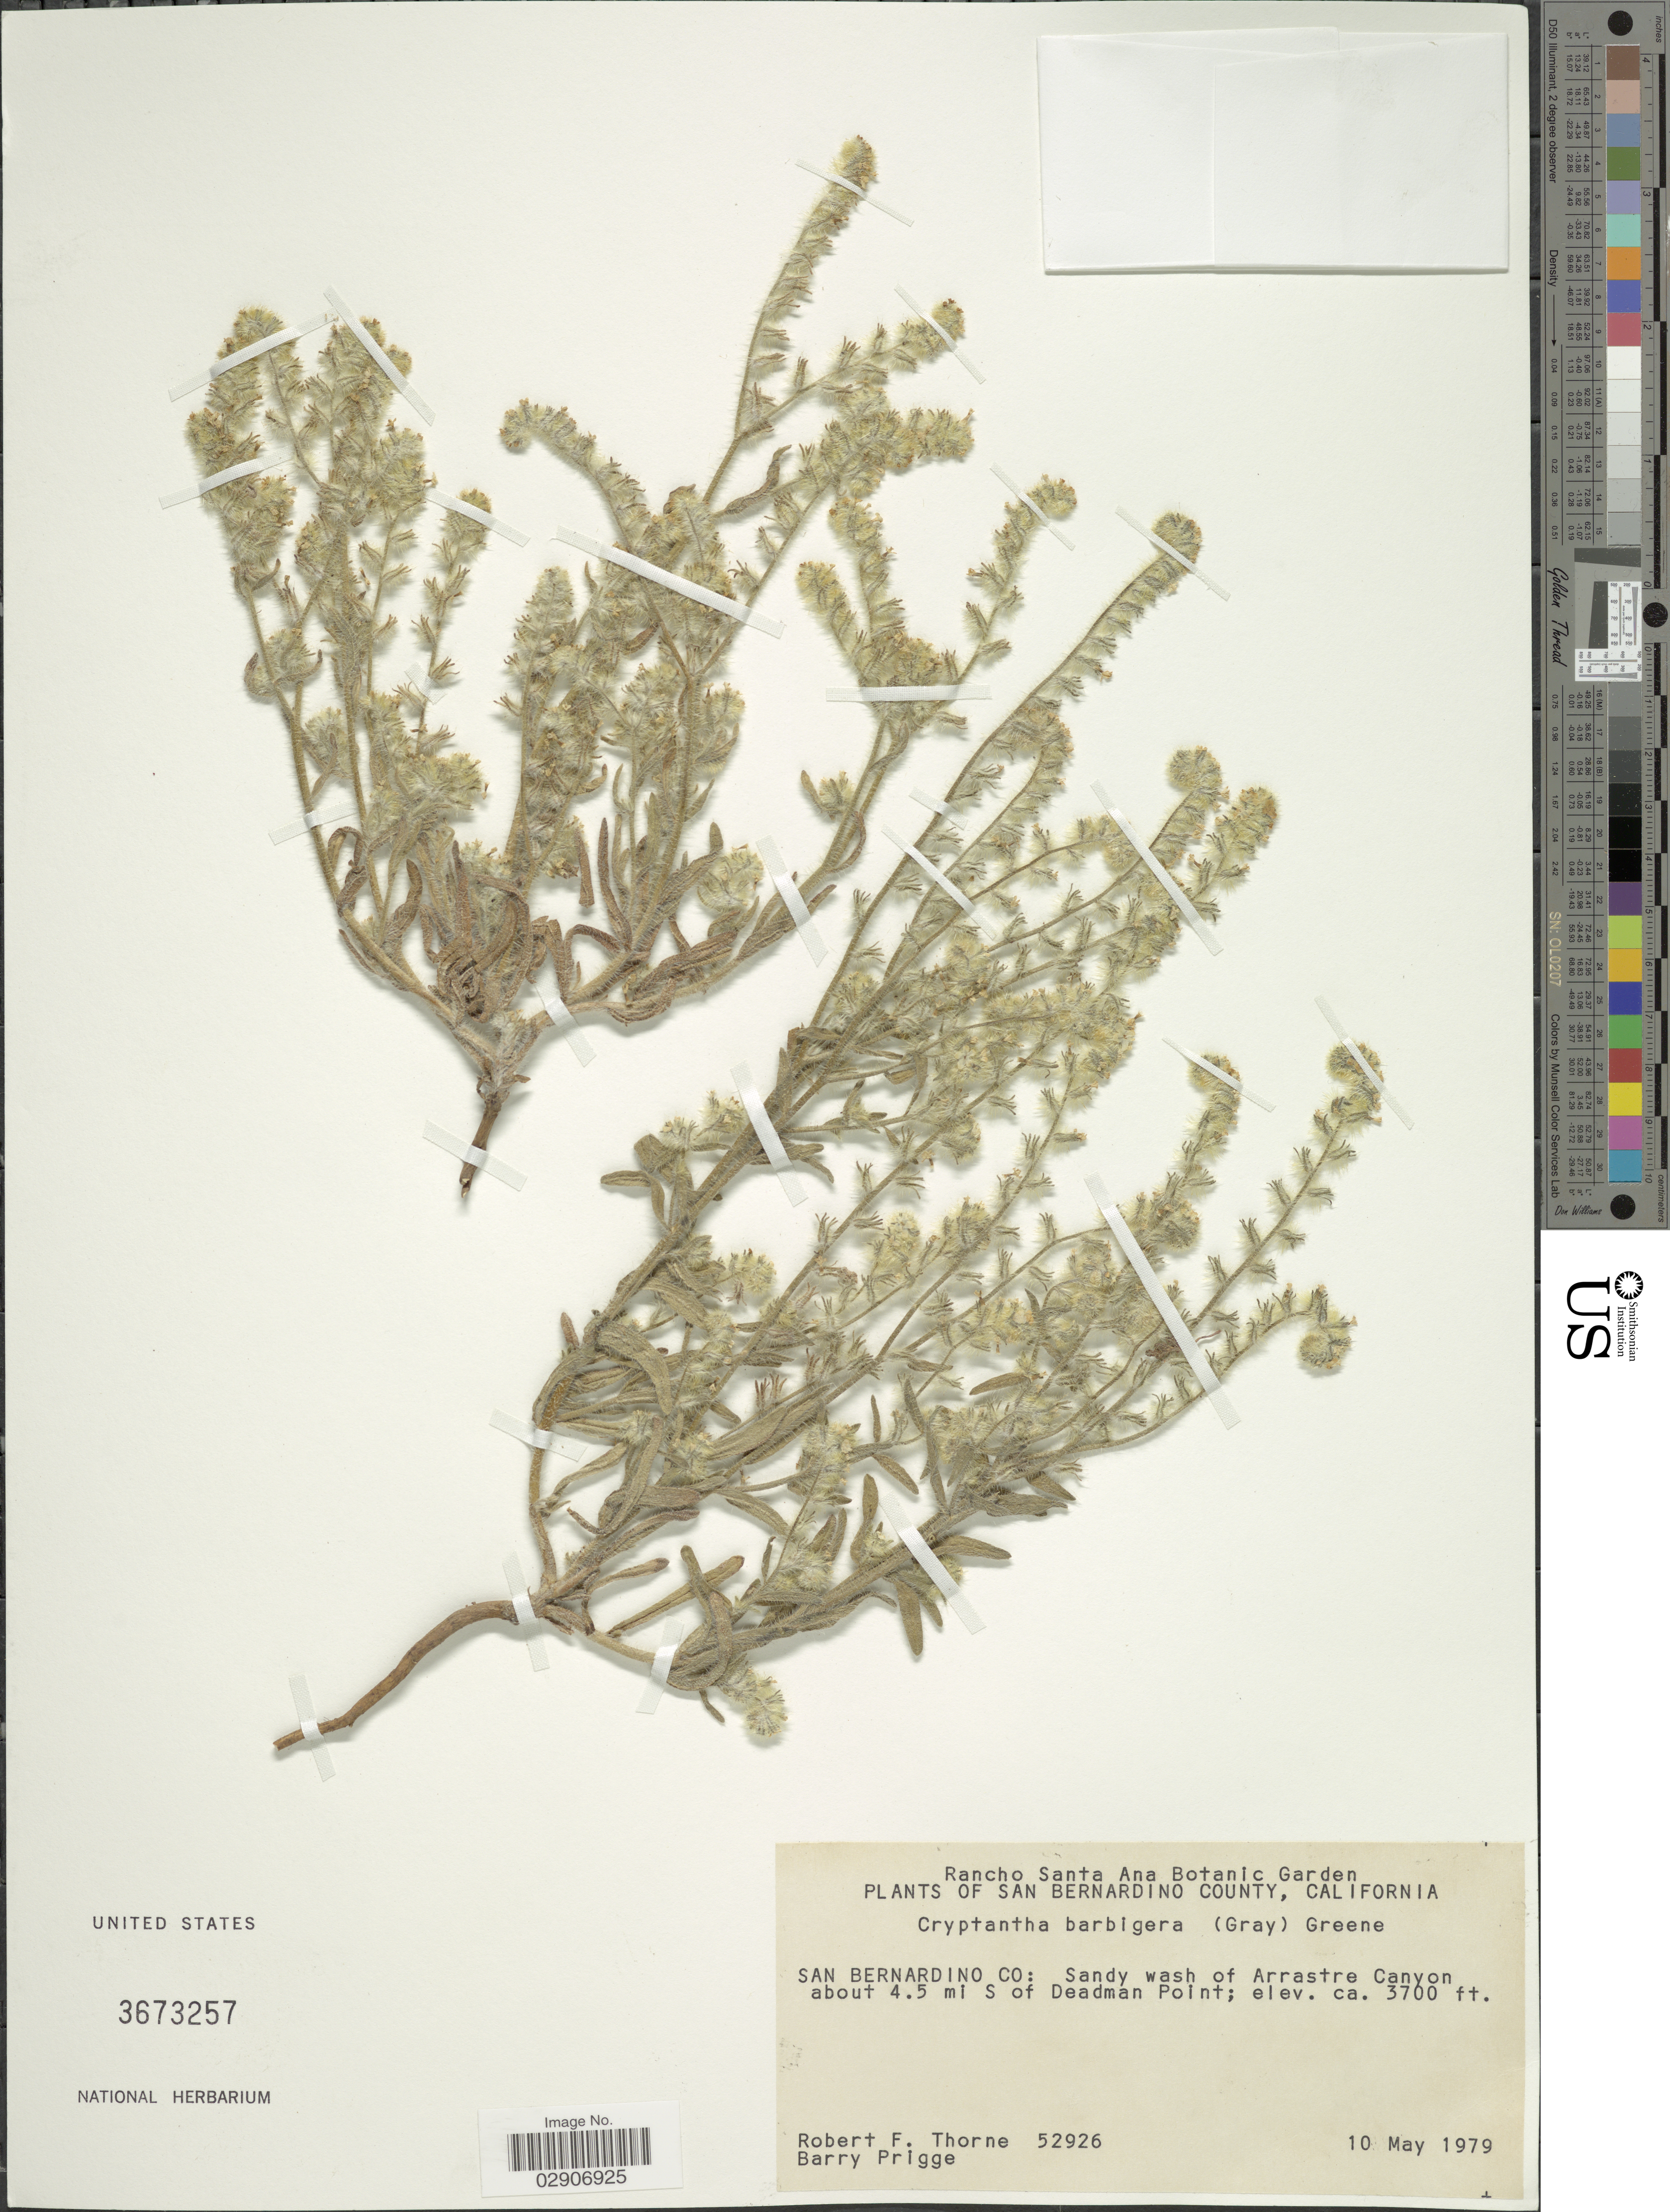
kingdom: Plantae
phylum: Tracheophyta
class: Magnoliopsida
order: Boraginales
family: Boraginaceae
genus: Cryptantha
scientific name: Cryptantha barbigera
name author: (A. Gray) Greene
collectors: R. F. Thorne & B. Prigge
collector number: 52926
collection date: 1979-05-10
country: United States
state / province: California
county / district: San Bernardino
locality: San Bernardino County. San Bernandino Co: Sandy wash of Arrastre Canyon about 4.5 mi S of Deadman Point.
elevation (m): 1128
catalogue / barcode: US 3673257